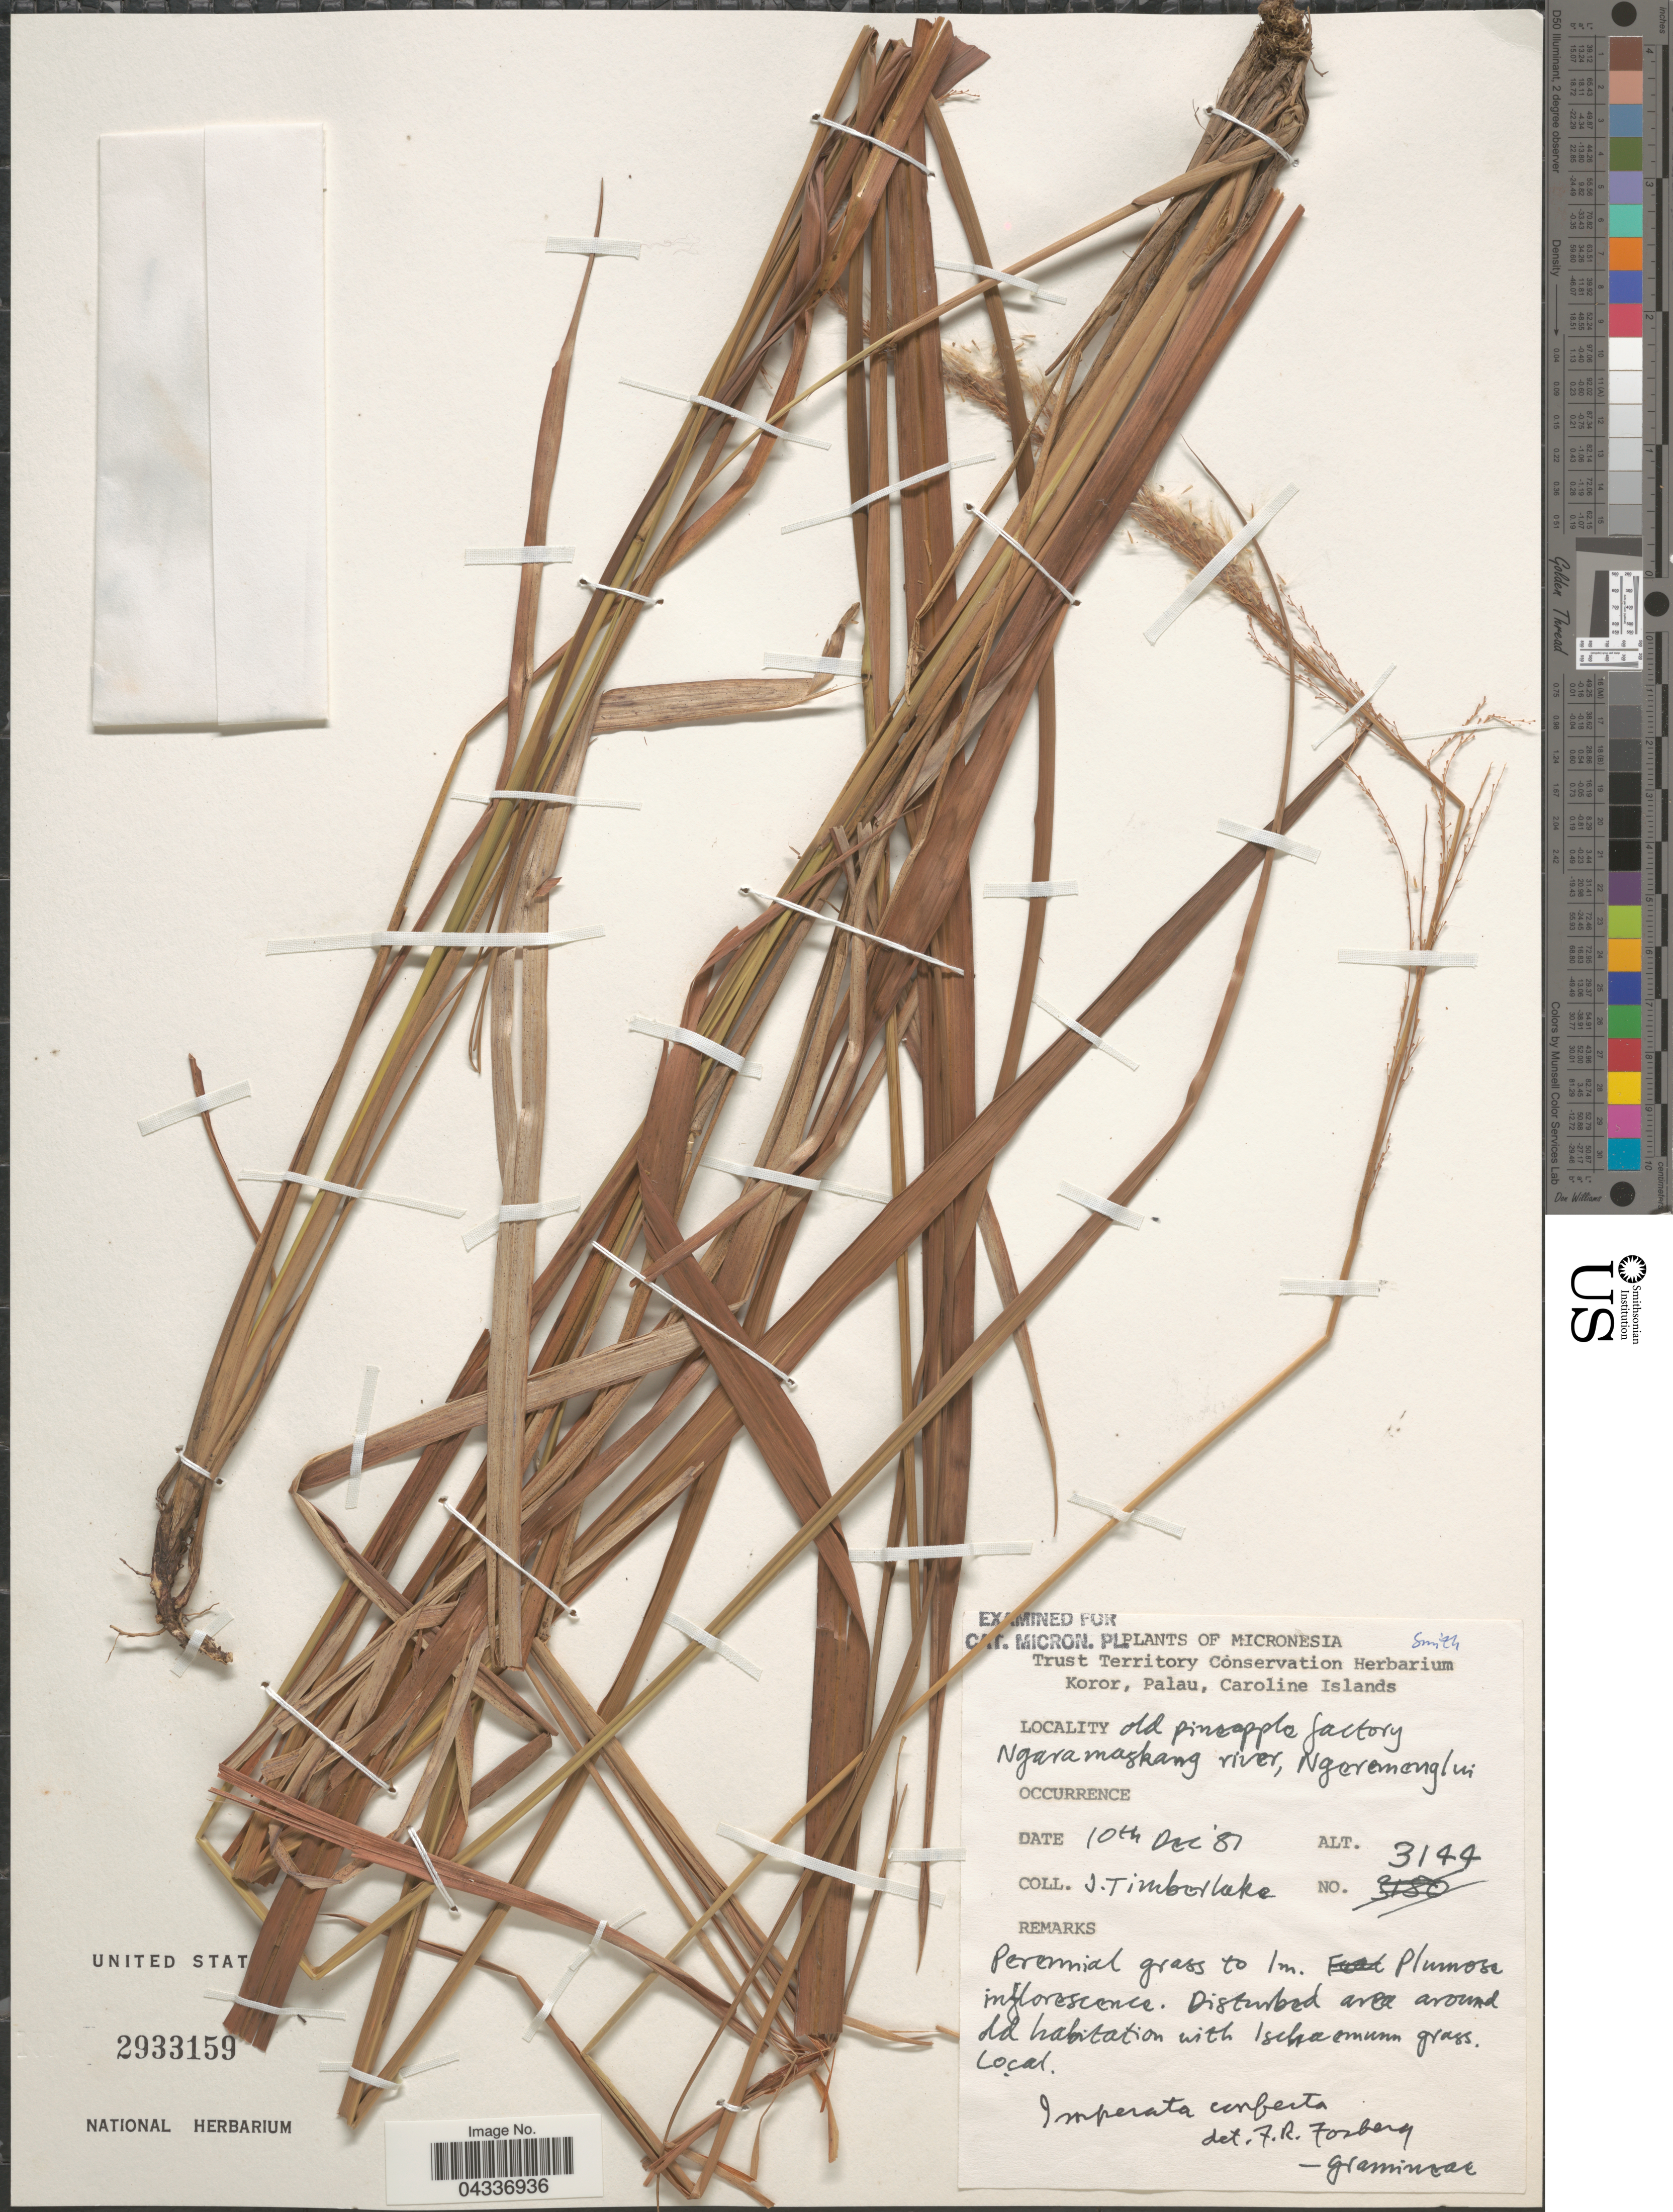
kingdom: Plantae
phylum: Tracheophyta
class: Liliopsida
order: Poales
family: Poaceae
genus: Imperata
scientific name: Imperata conferta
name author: (J. Presl) Ohwi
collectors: J. Timberlake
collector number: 3144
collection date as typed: Transcribed d/m/y: 10/12/87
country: Palau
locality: Koror, Palau, Caroline Islands. Old pineapple factory. Ngaramaskang river, Ngeremenglui.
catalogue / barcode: US 2933159